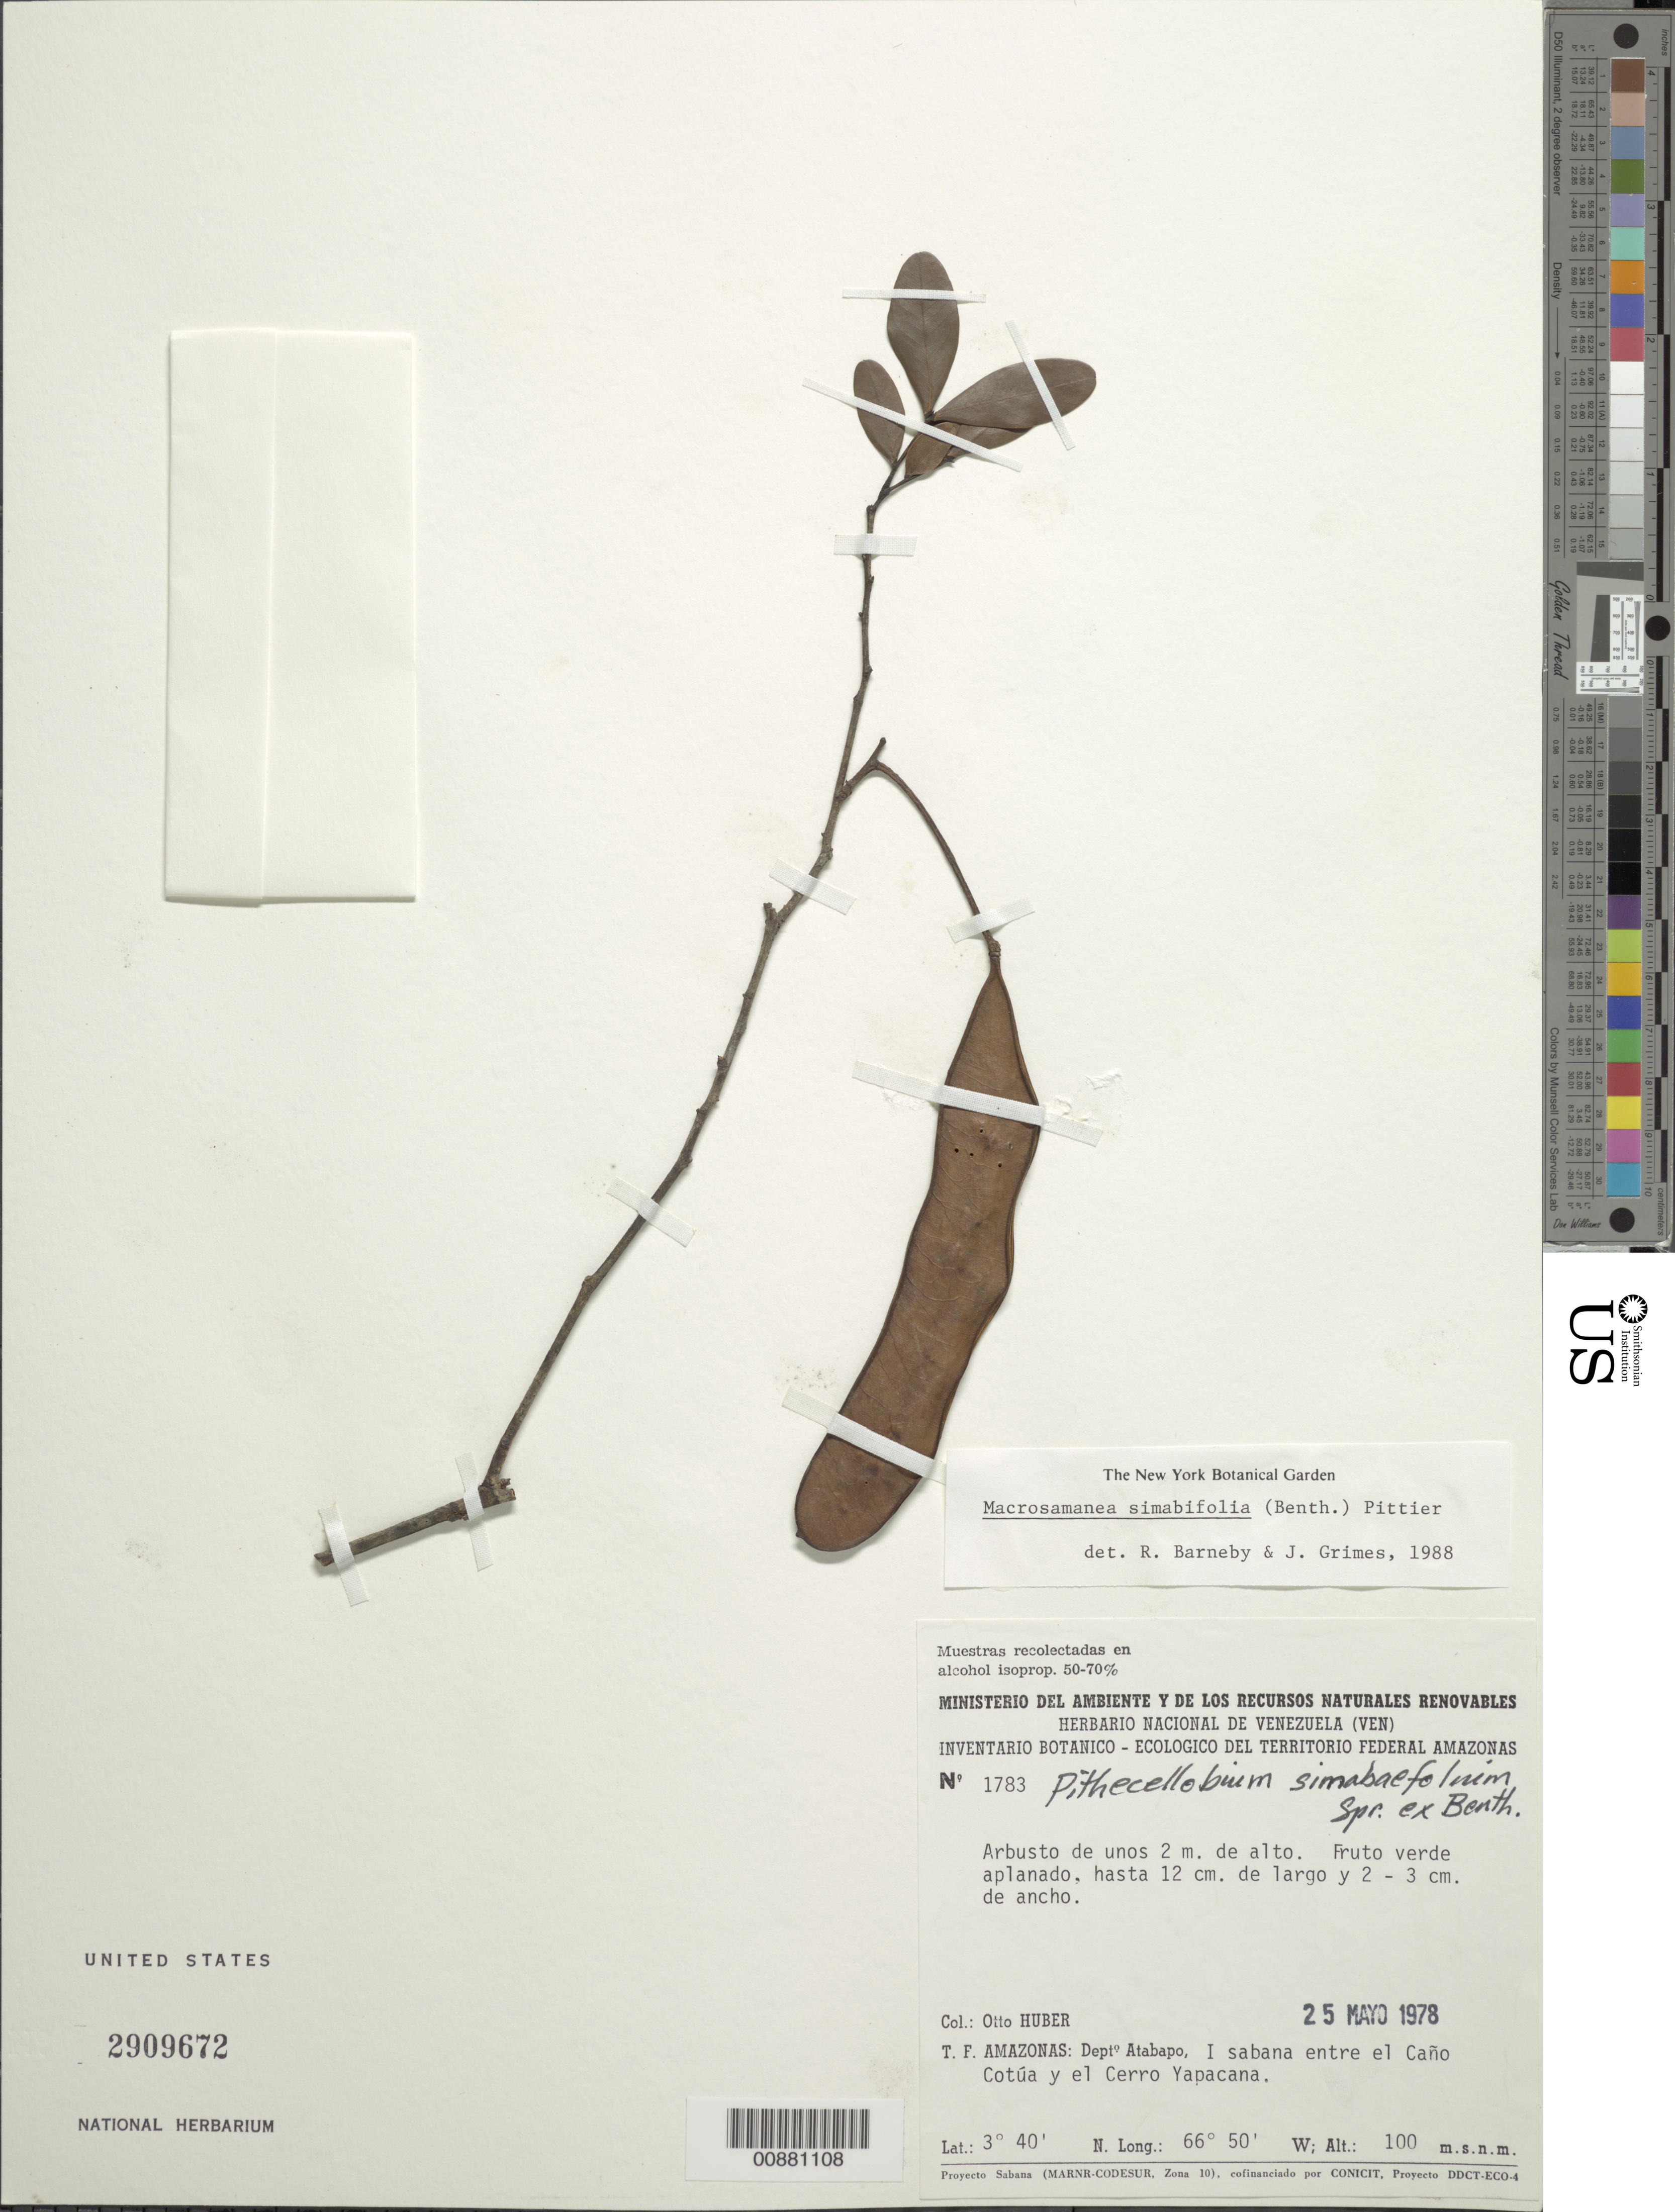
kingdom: Plantae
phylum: Tracheophyta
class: Magnoliopsida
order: Fabales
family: Fabaceae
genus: Macrosamanea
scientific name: Macrosamanea simabifolia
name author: (Spruce ex Benth.) Pittier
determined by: Barneby, R. C.; Grimes, J. W.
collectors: O. Huber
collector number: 1783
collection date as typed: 25-May-78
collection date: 1978-05-25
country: Venezuela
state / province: Amazonas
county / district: Atabapo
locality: I sabana entre el Caño Cotua y el Cerro Yapacána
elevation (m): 100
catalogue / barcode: US 2909672